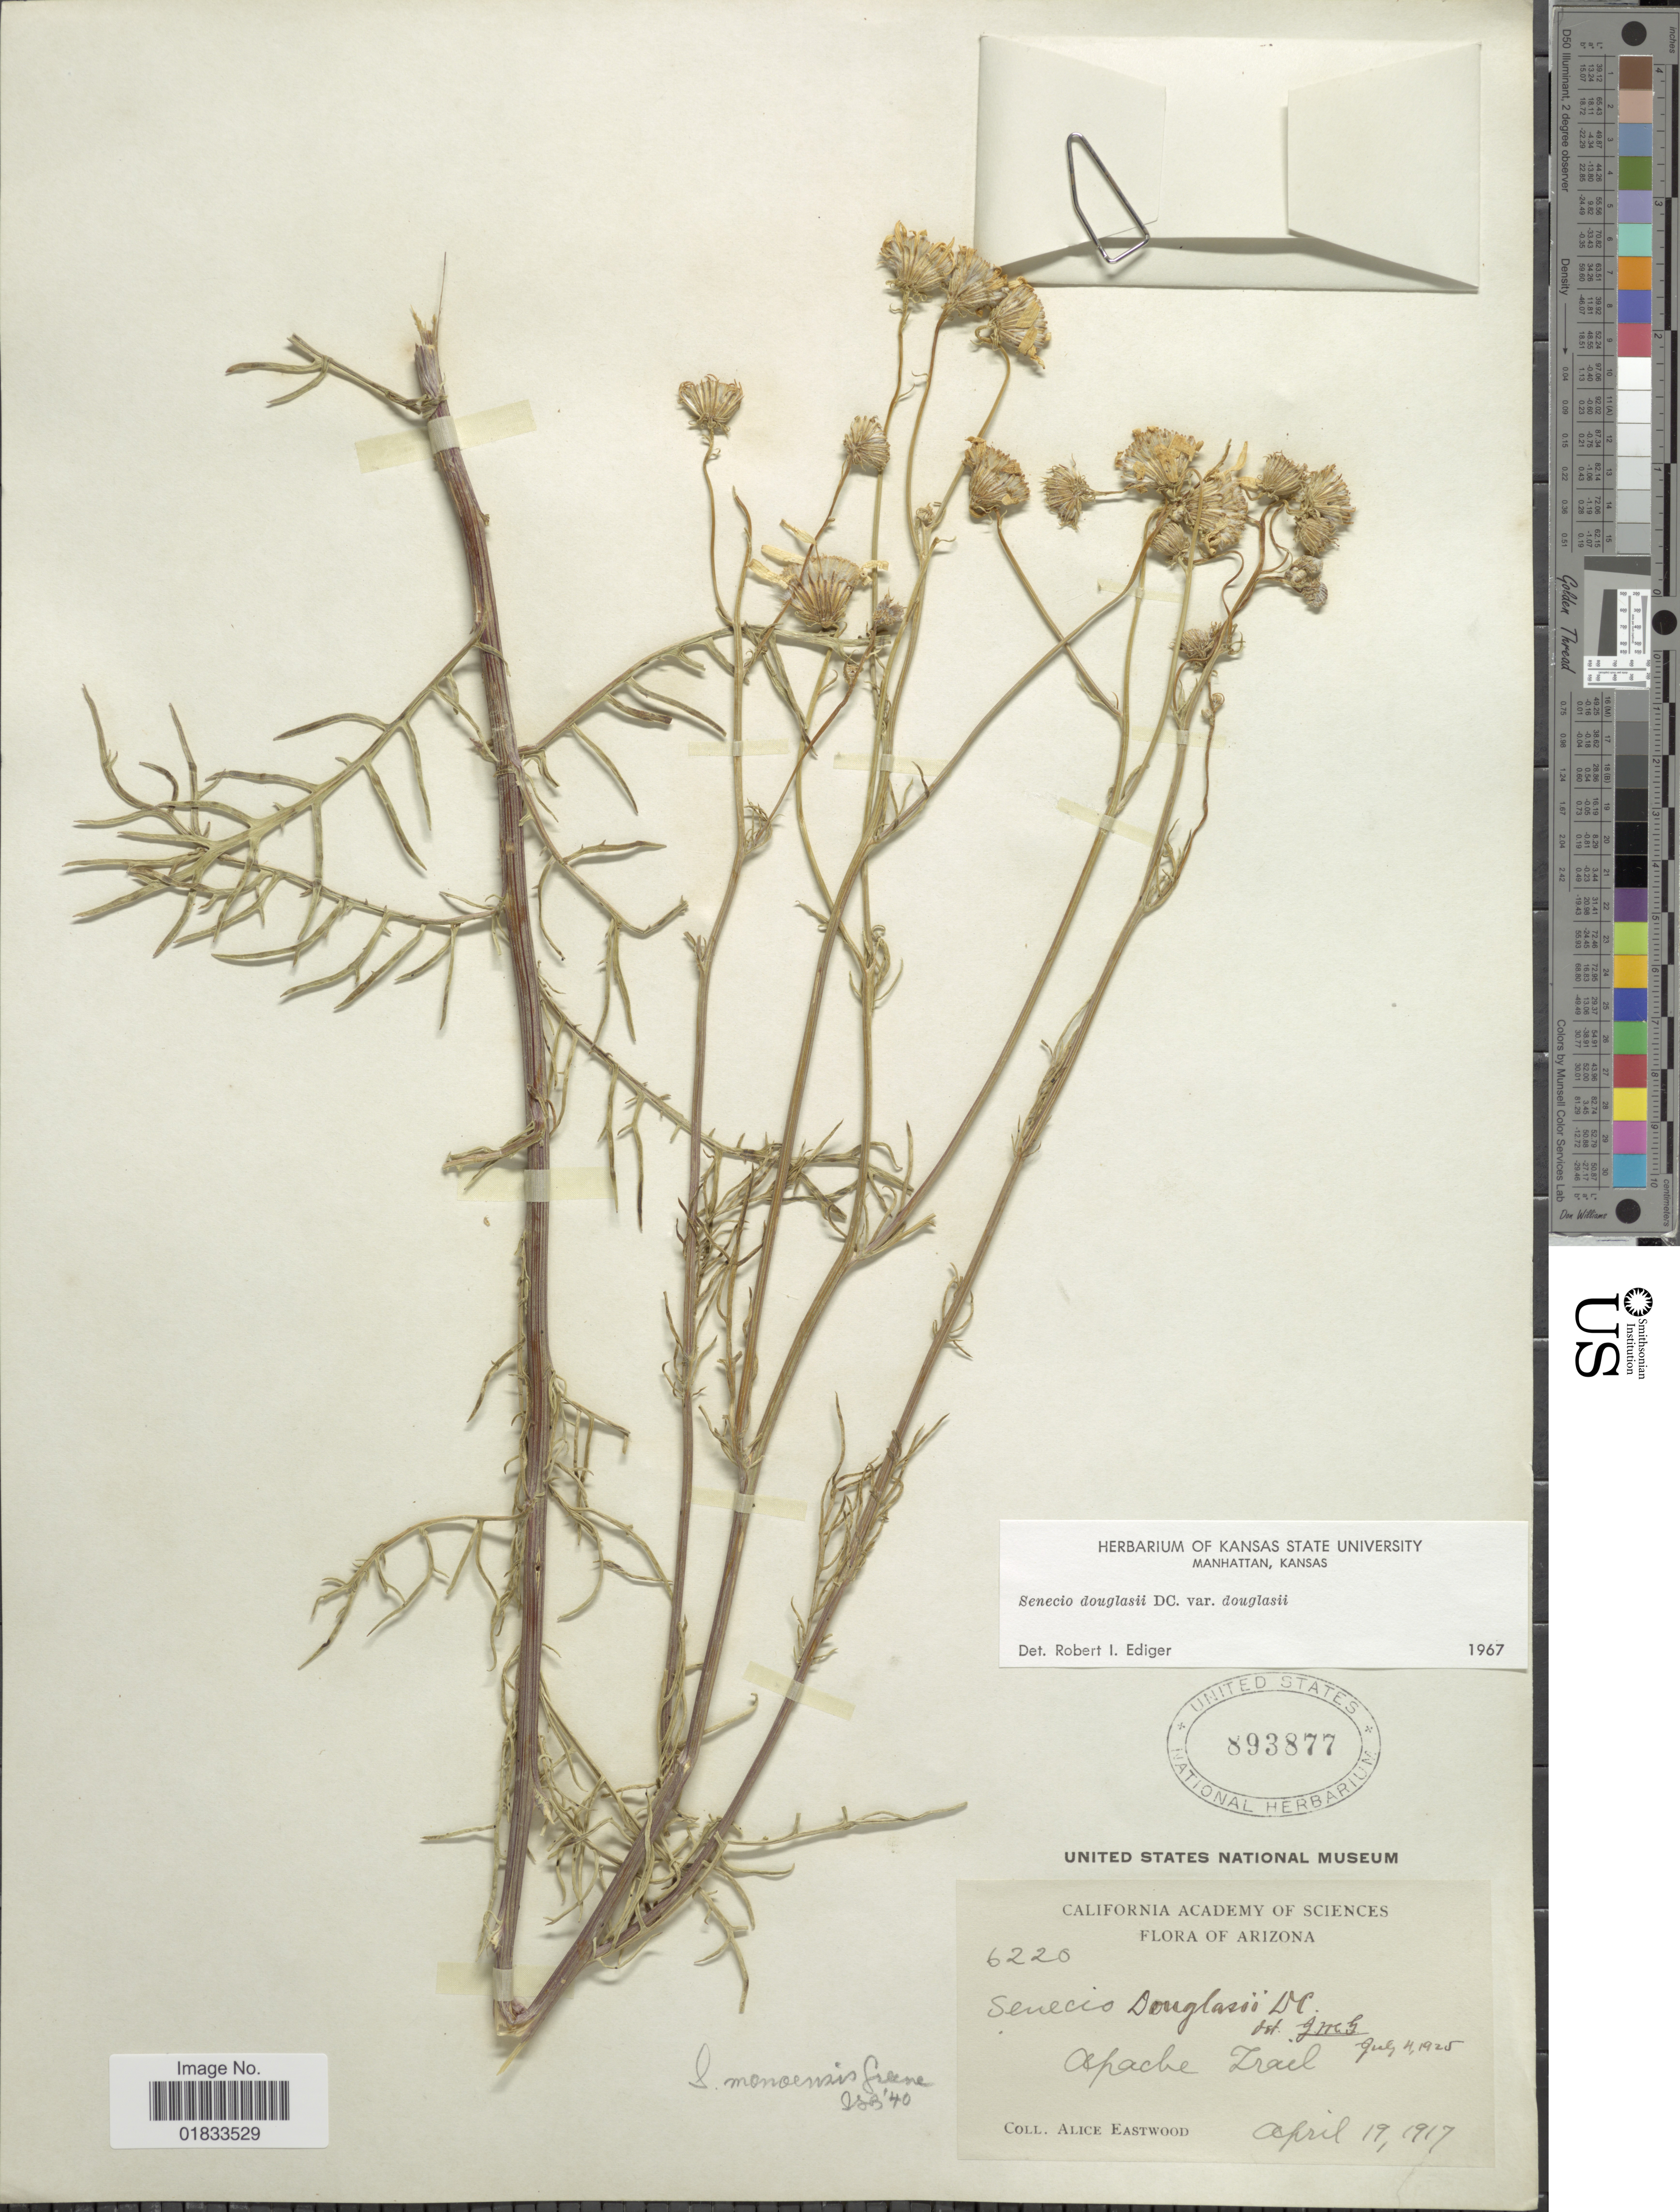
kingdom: Plantae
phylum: Tracheophyta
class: Magnoliopsida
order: Asterales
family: Asteraceae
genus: Senecio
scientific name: Senecio flaccidus var. douglasii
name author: (DC.) B.L. Turner & T.M. Barkley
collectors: A. Eastwood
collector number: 6220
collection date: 1917-04-19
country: United States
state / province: Arizona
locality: Apache Trail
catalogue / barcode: US 893877